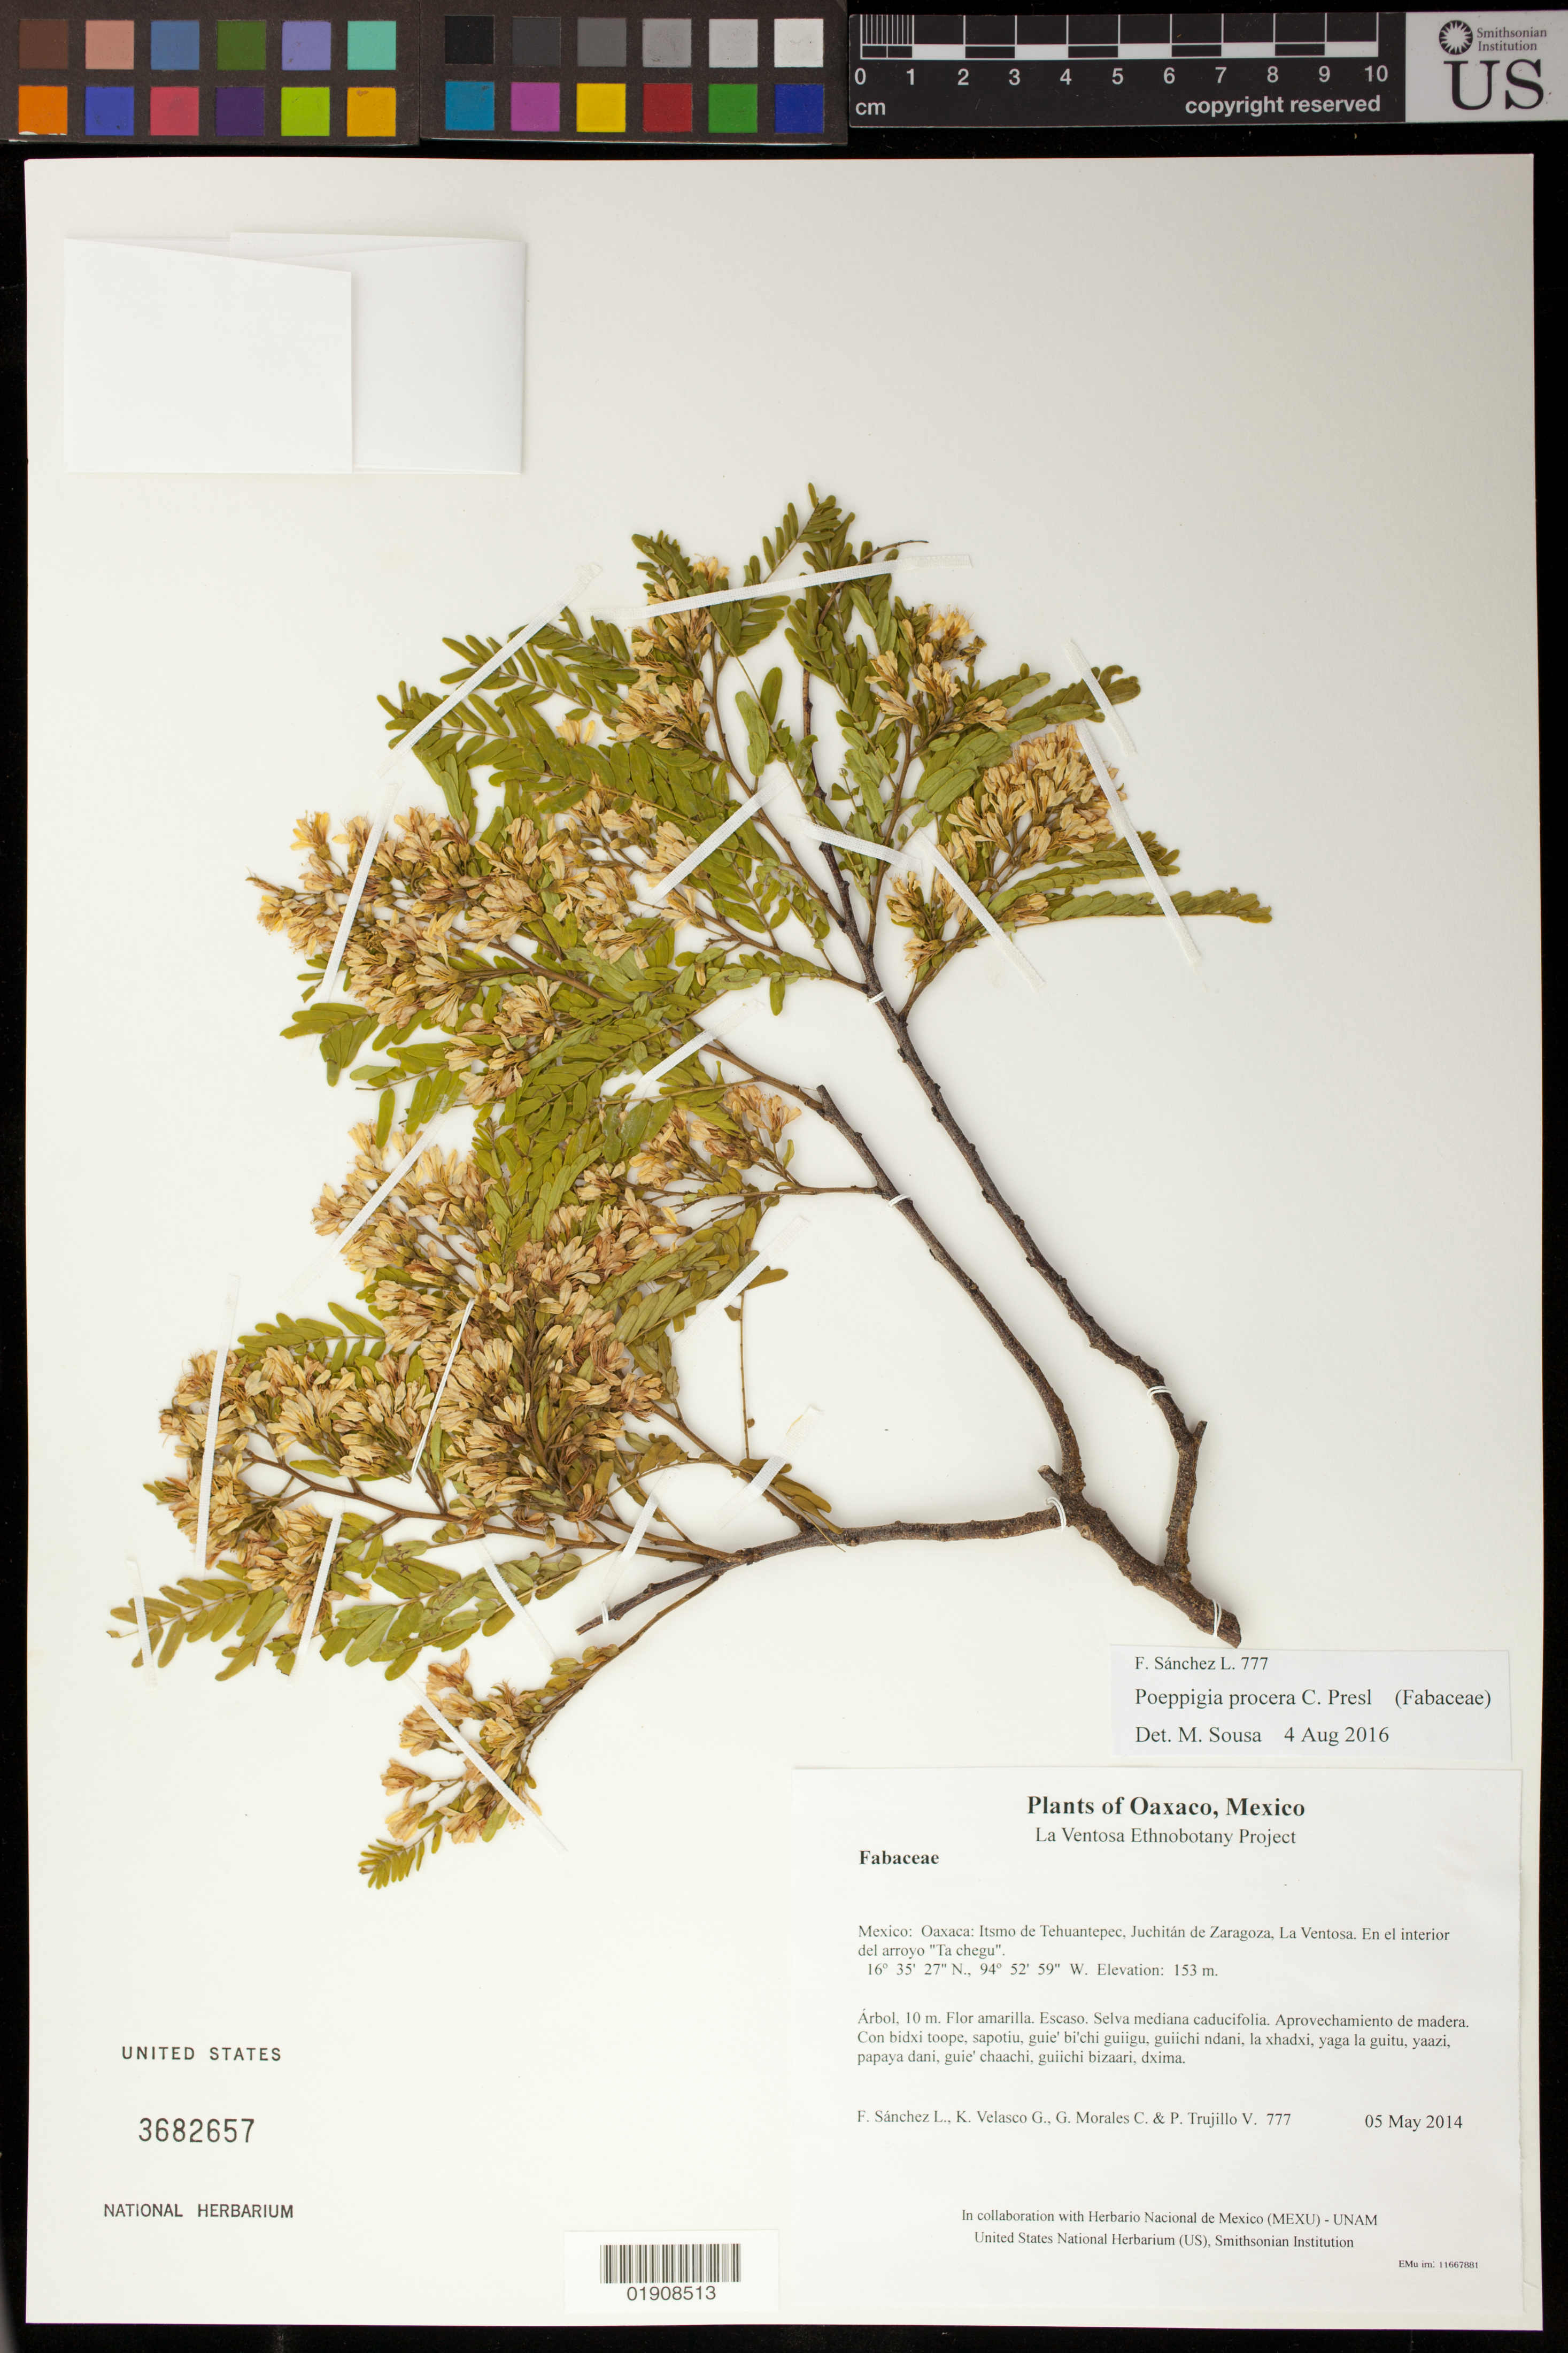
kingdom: Plantae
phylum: Tracheophyta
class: Magnoliopsida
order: Fabales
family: Fabaceae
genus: Poeppigia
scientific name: Poeppigia procera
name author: C. Presl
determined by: Sousa S., Mario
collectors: F. Sánchez L., K. Velasco G., G. Morales C. & P. Trujillo V.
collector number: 777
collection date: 2014-05-05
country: Mexico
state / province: Oaxaca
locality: Itsmo de Tehuantepec, Juchitán de Zaragoza, La Ventosa. En el interior del arroyo "Ta chegu".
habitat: Selva mediana caducifolia. Aprovechamiento de madera.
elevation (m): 153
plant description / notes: JEBOT, MEXU, SERO, SIPI; Yaga. 10 m. Guie' naguchi. Huaxie'.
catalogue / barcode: US 3682657